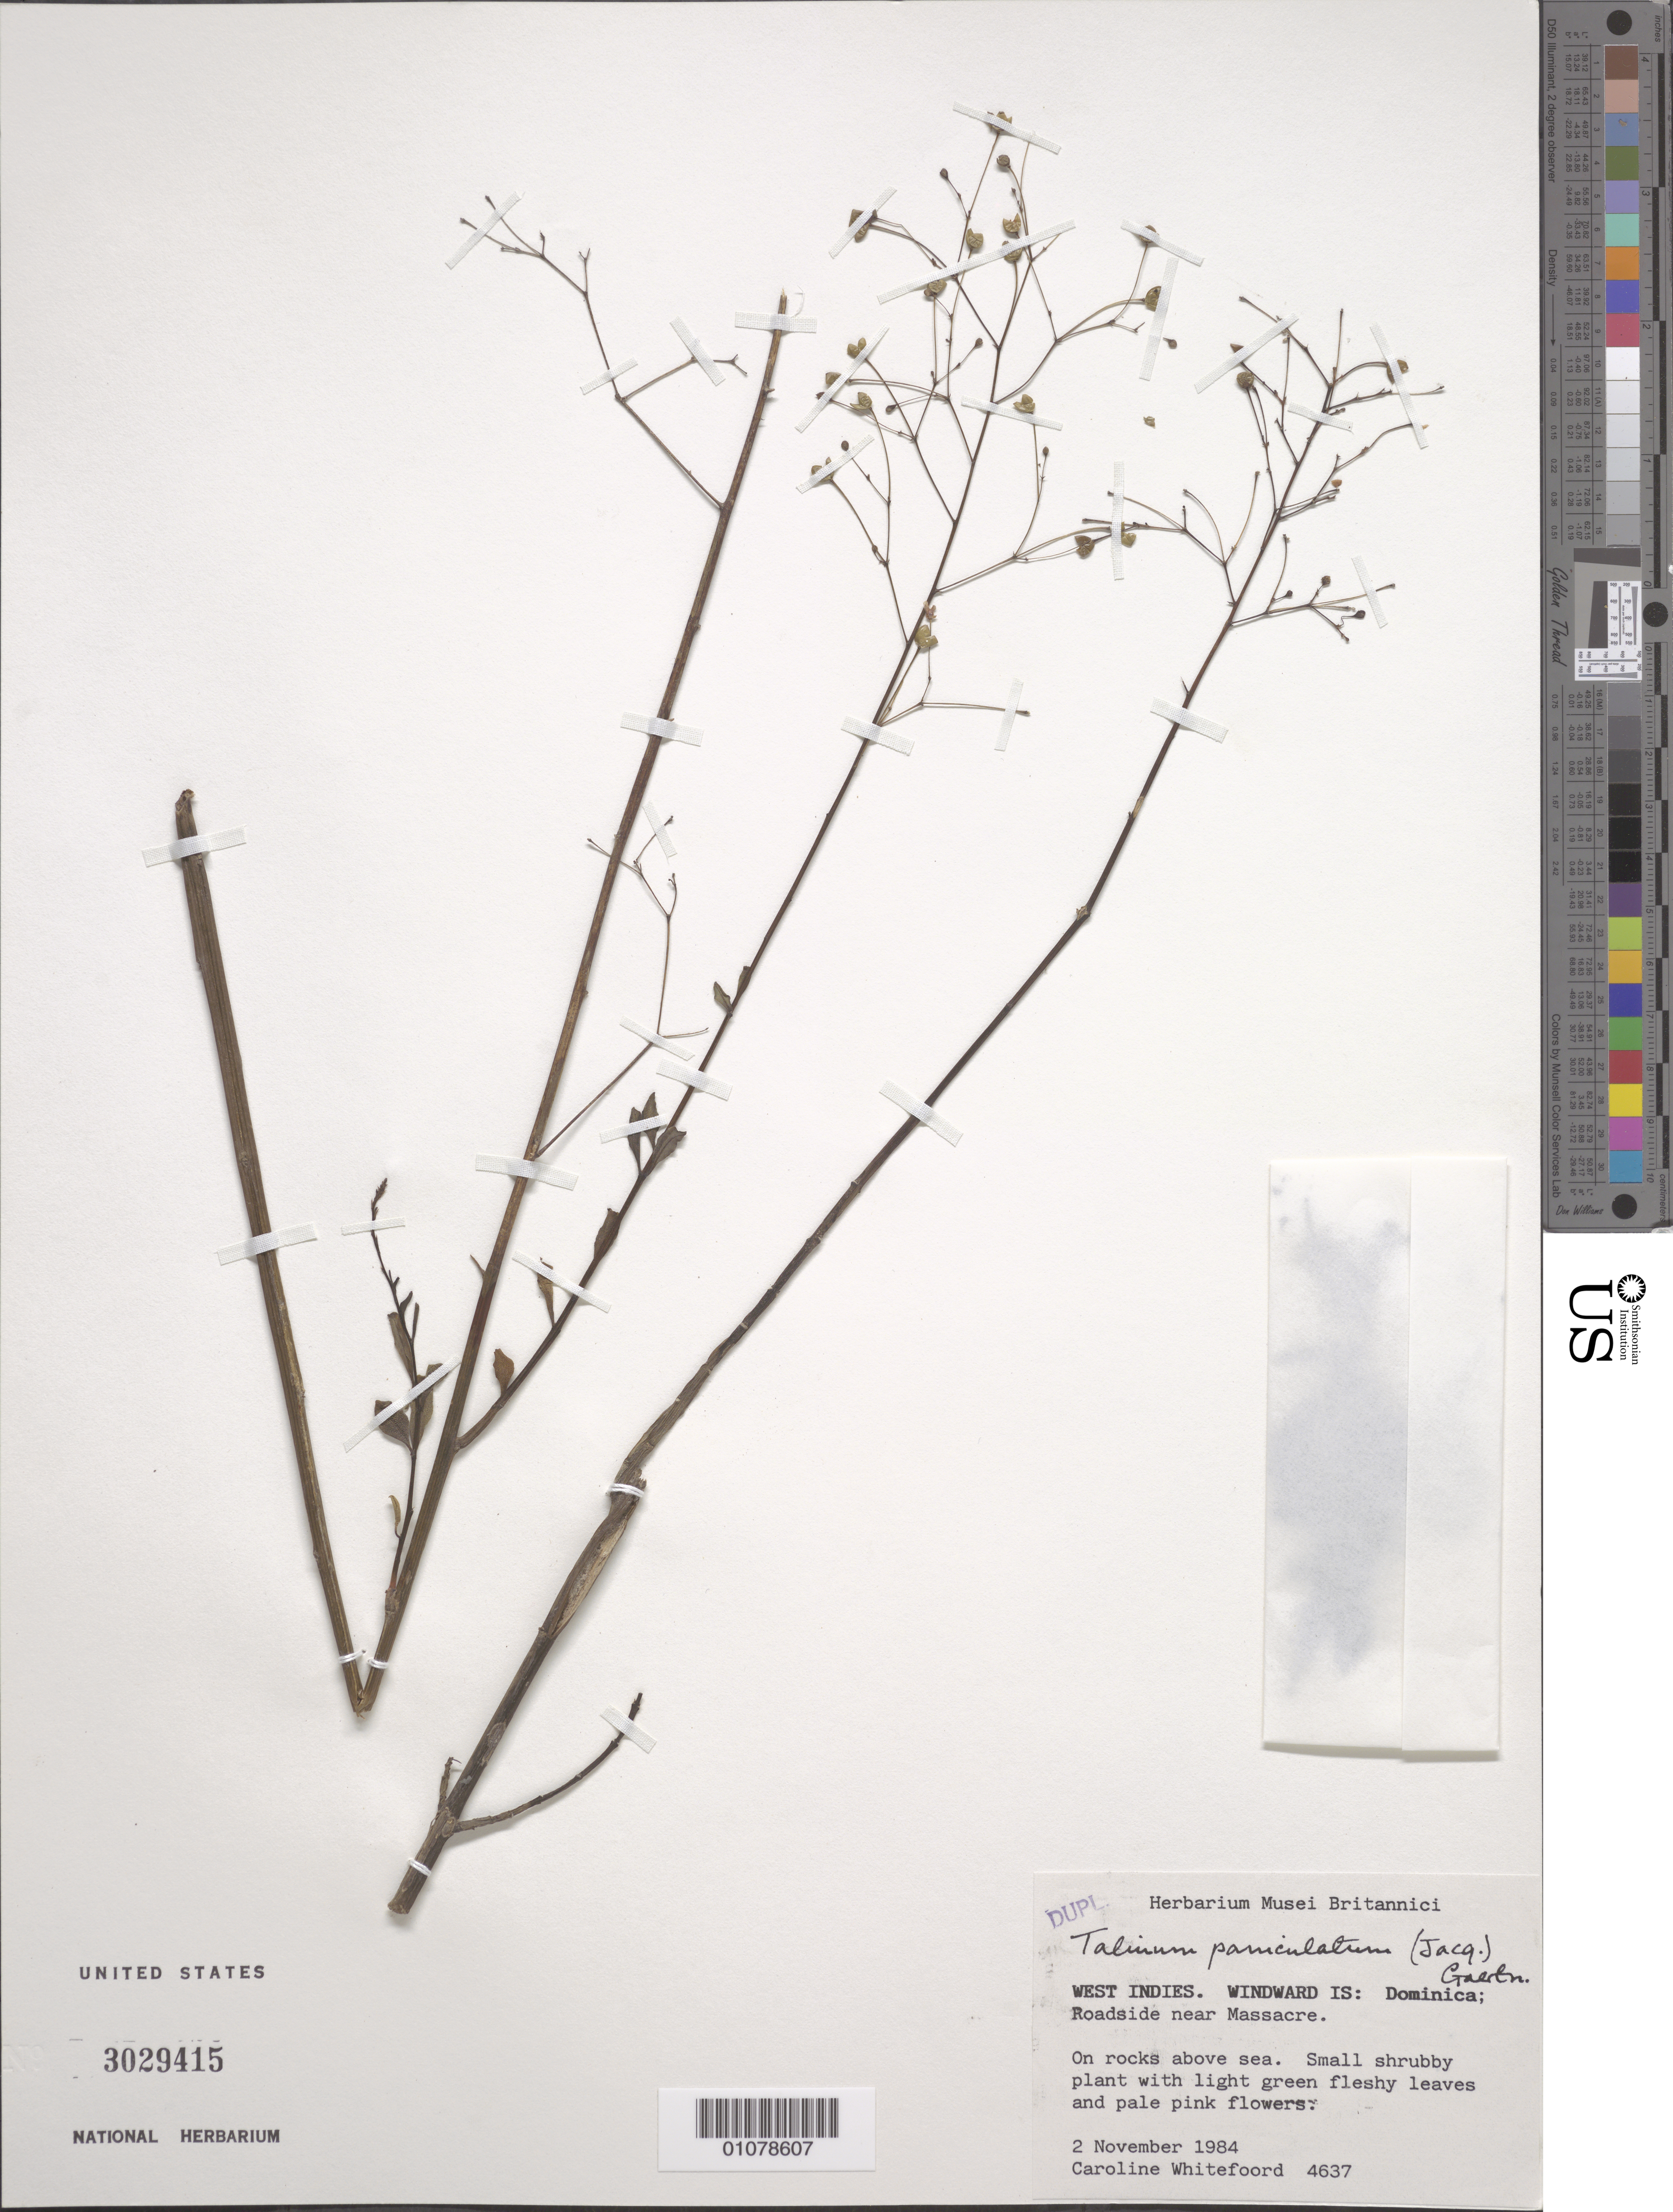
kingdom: Plantae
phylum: Tracheophyta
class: Magnoliopsida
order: Caryophyllales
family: Talinaceae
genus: Talinum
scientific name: Talinum paniculatum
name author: (Jacq.) Gaertn.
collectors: C. Whitefoord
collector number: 4637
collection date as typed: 02 Nov 1984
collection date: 1984-11-02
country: Dominica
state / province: St. Paul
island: Dominica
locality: Roadside near Massacre.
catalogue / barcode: US 3029415